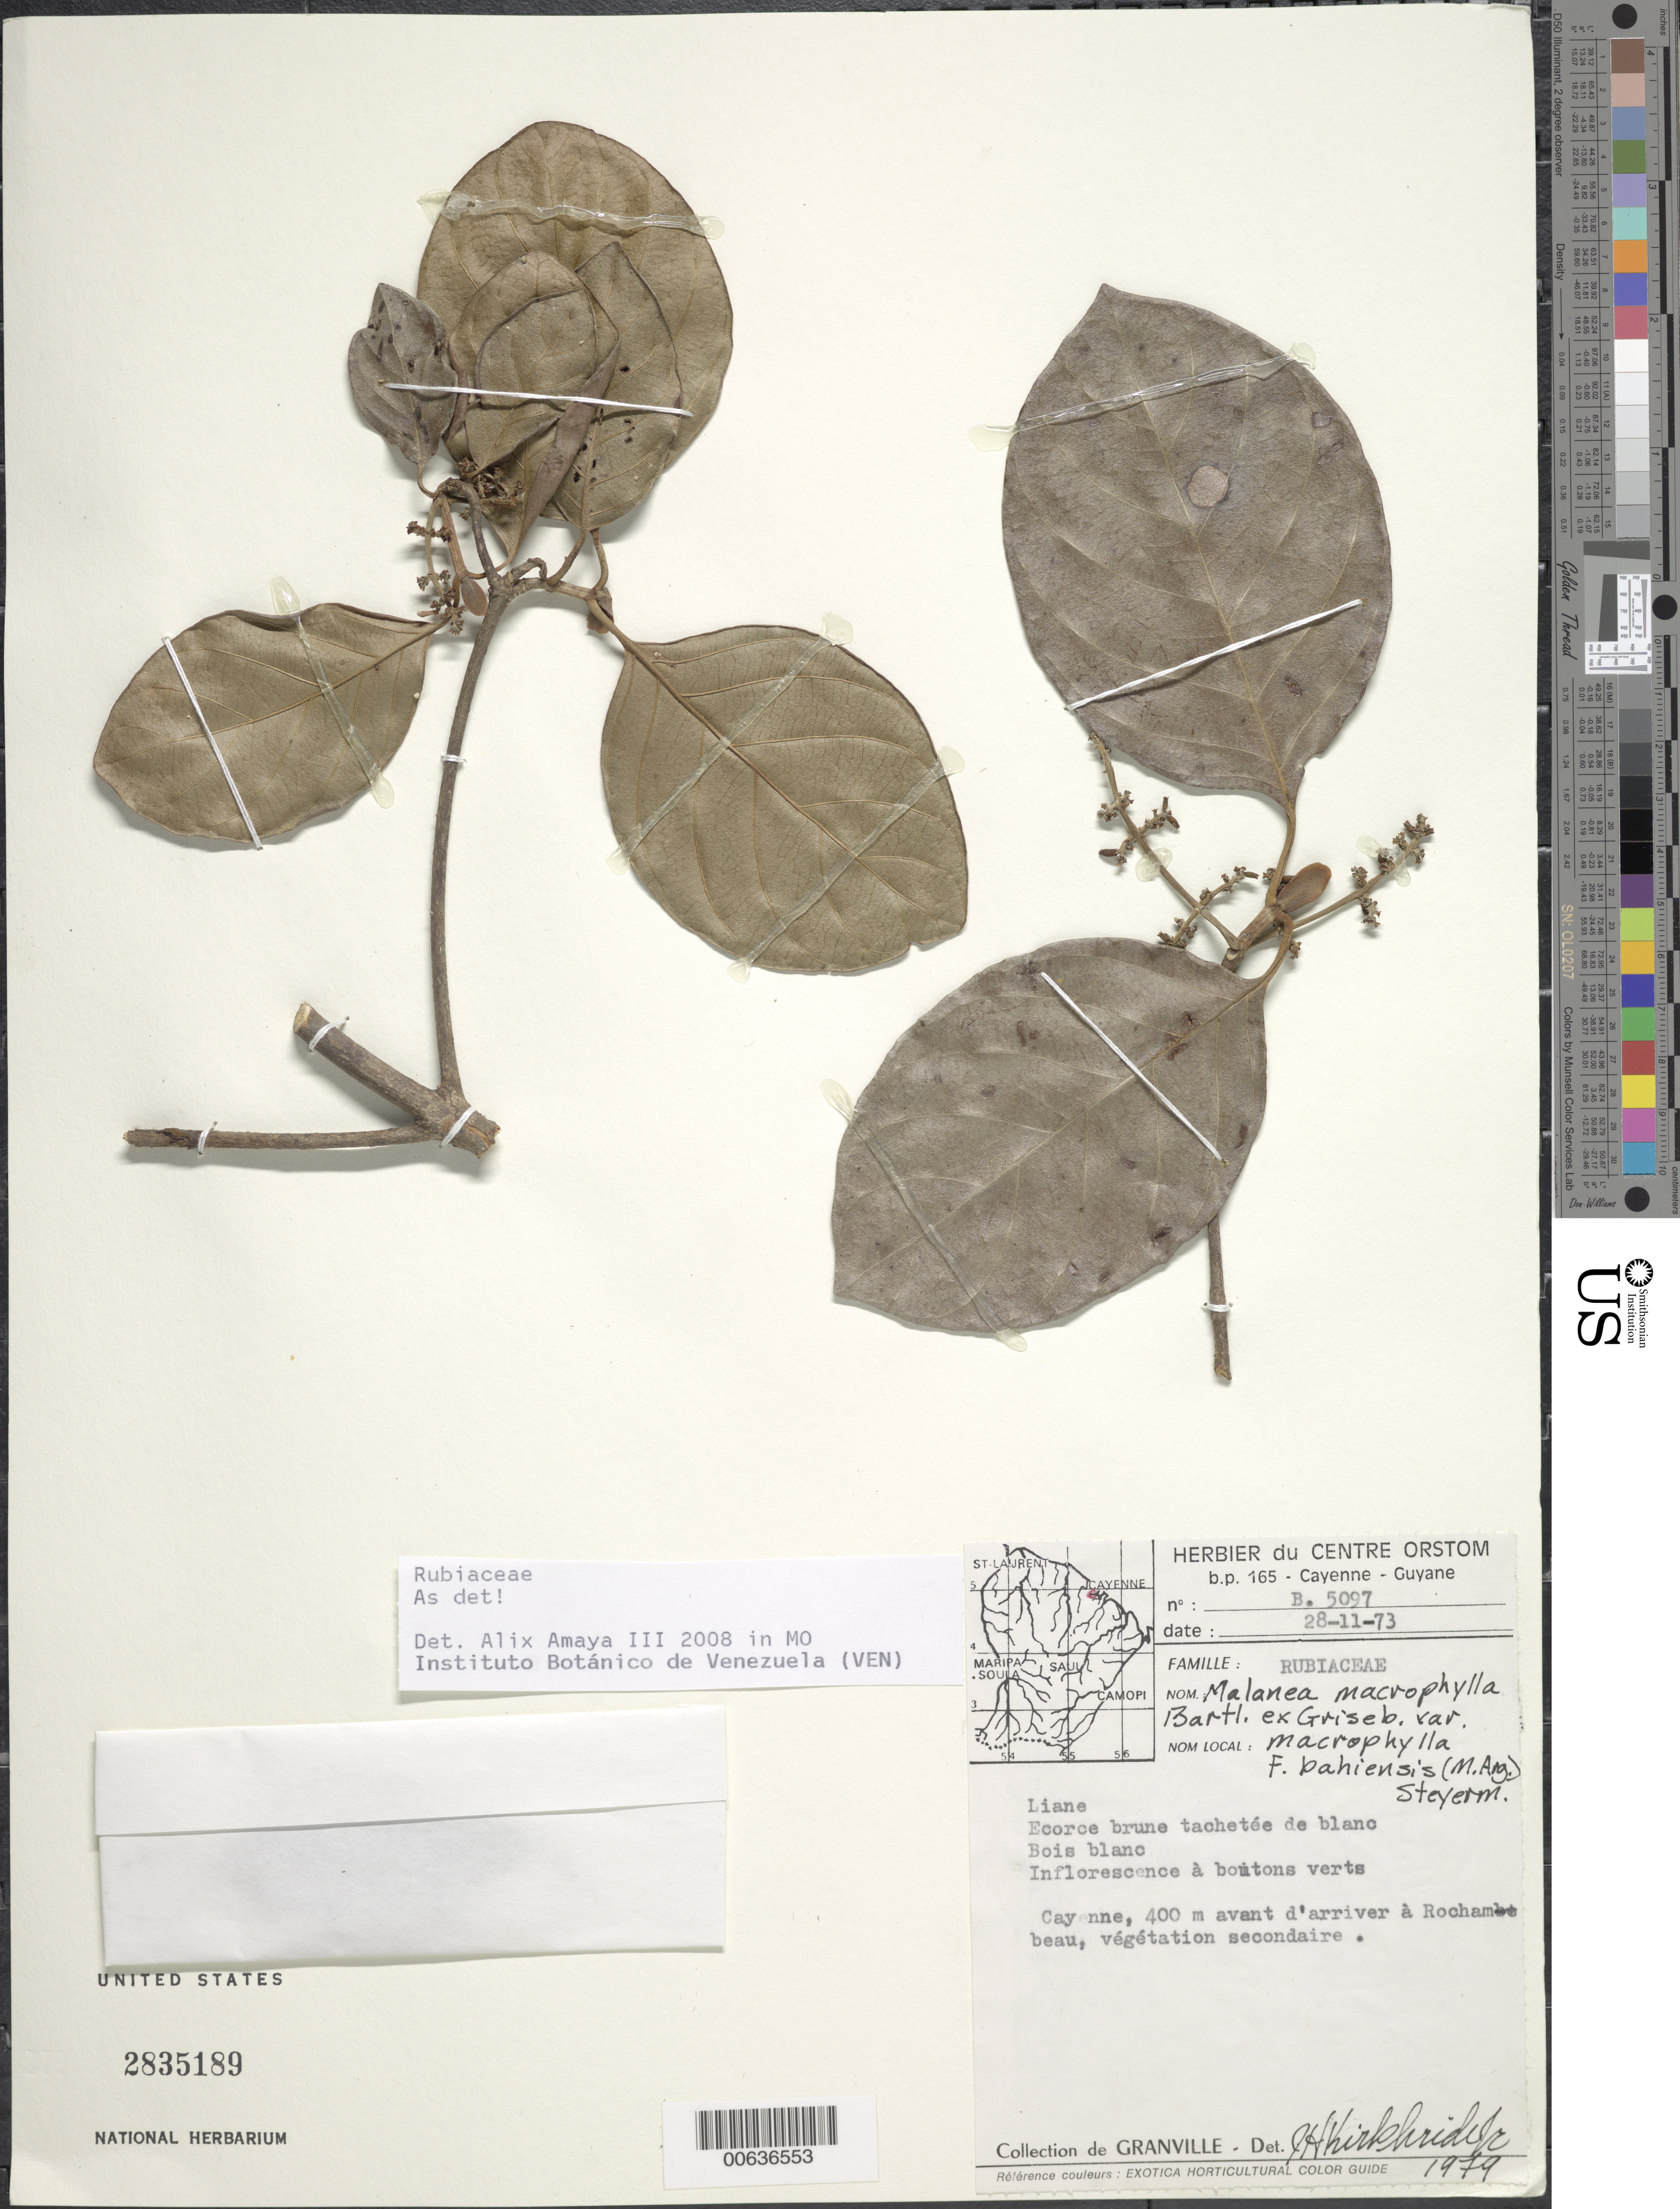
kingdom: Plantae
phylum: Tracheophyta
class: Magnoliopsida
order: Gentianales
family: Rubiaceae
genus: Malanea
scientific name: Malanea macrophylla f. bahiensis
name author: (Müll. Arg.) Steyerm.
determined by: Kirkbride, J. H.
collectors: J.-J. de Granville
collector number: B 5097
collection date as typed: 28-Nov-73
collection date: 1973-11-28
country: French Guiana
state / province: Cayenne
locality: Cayenne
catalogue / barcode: US 2835189